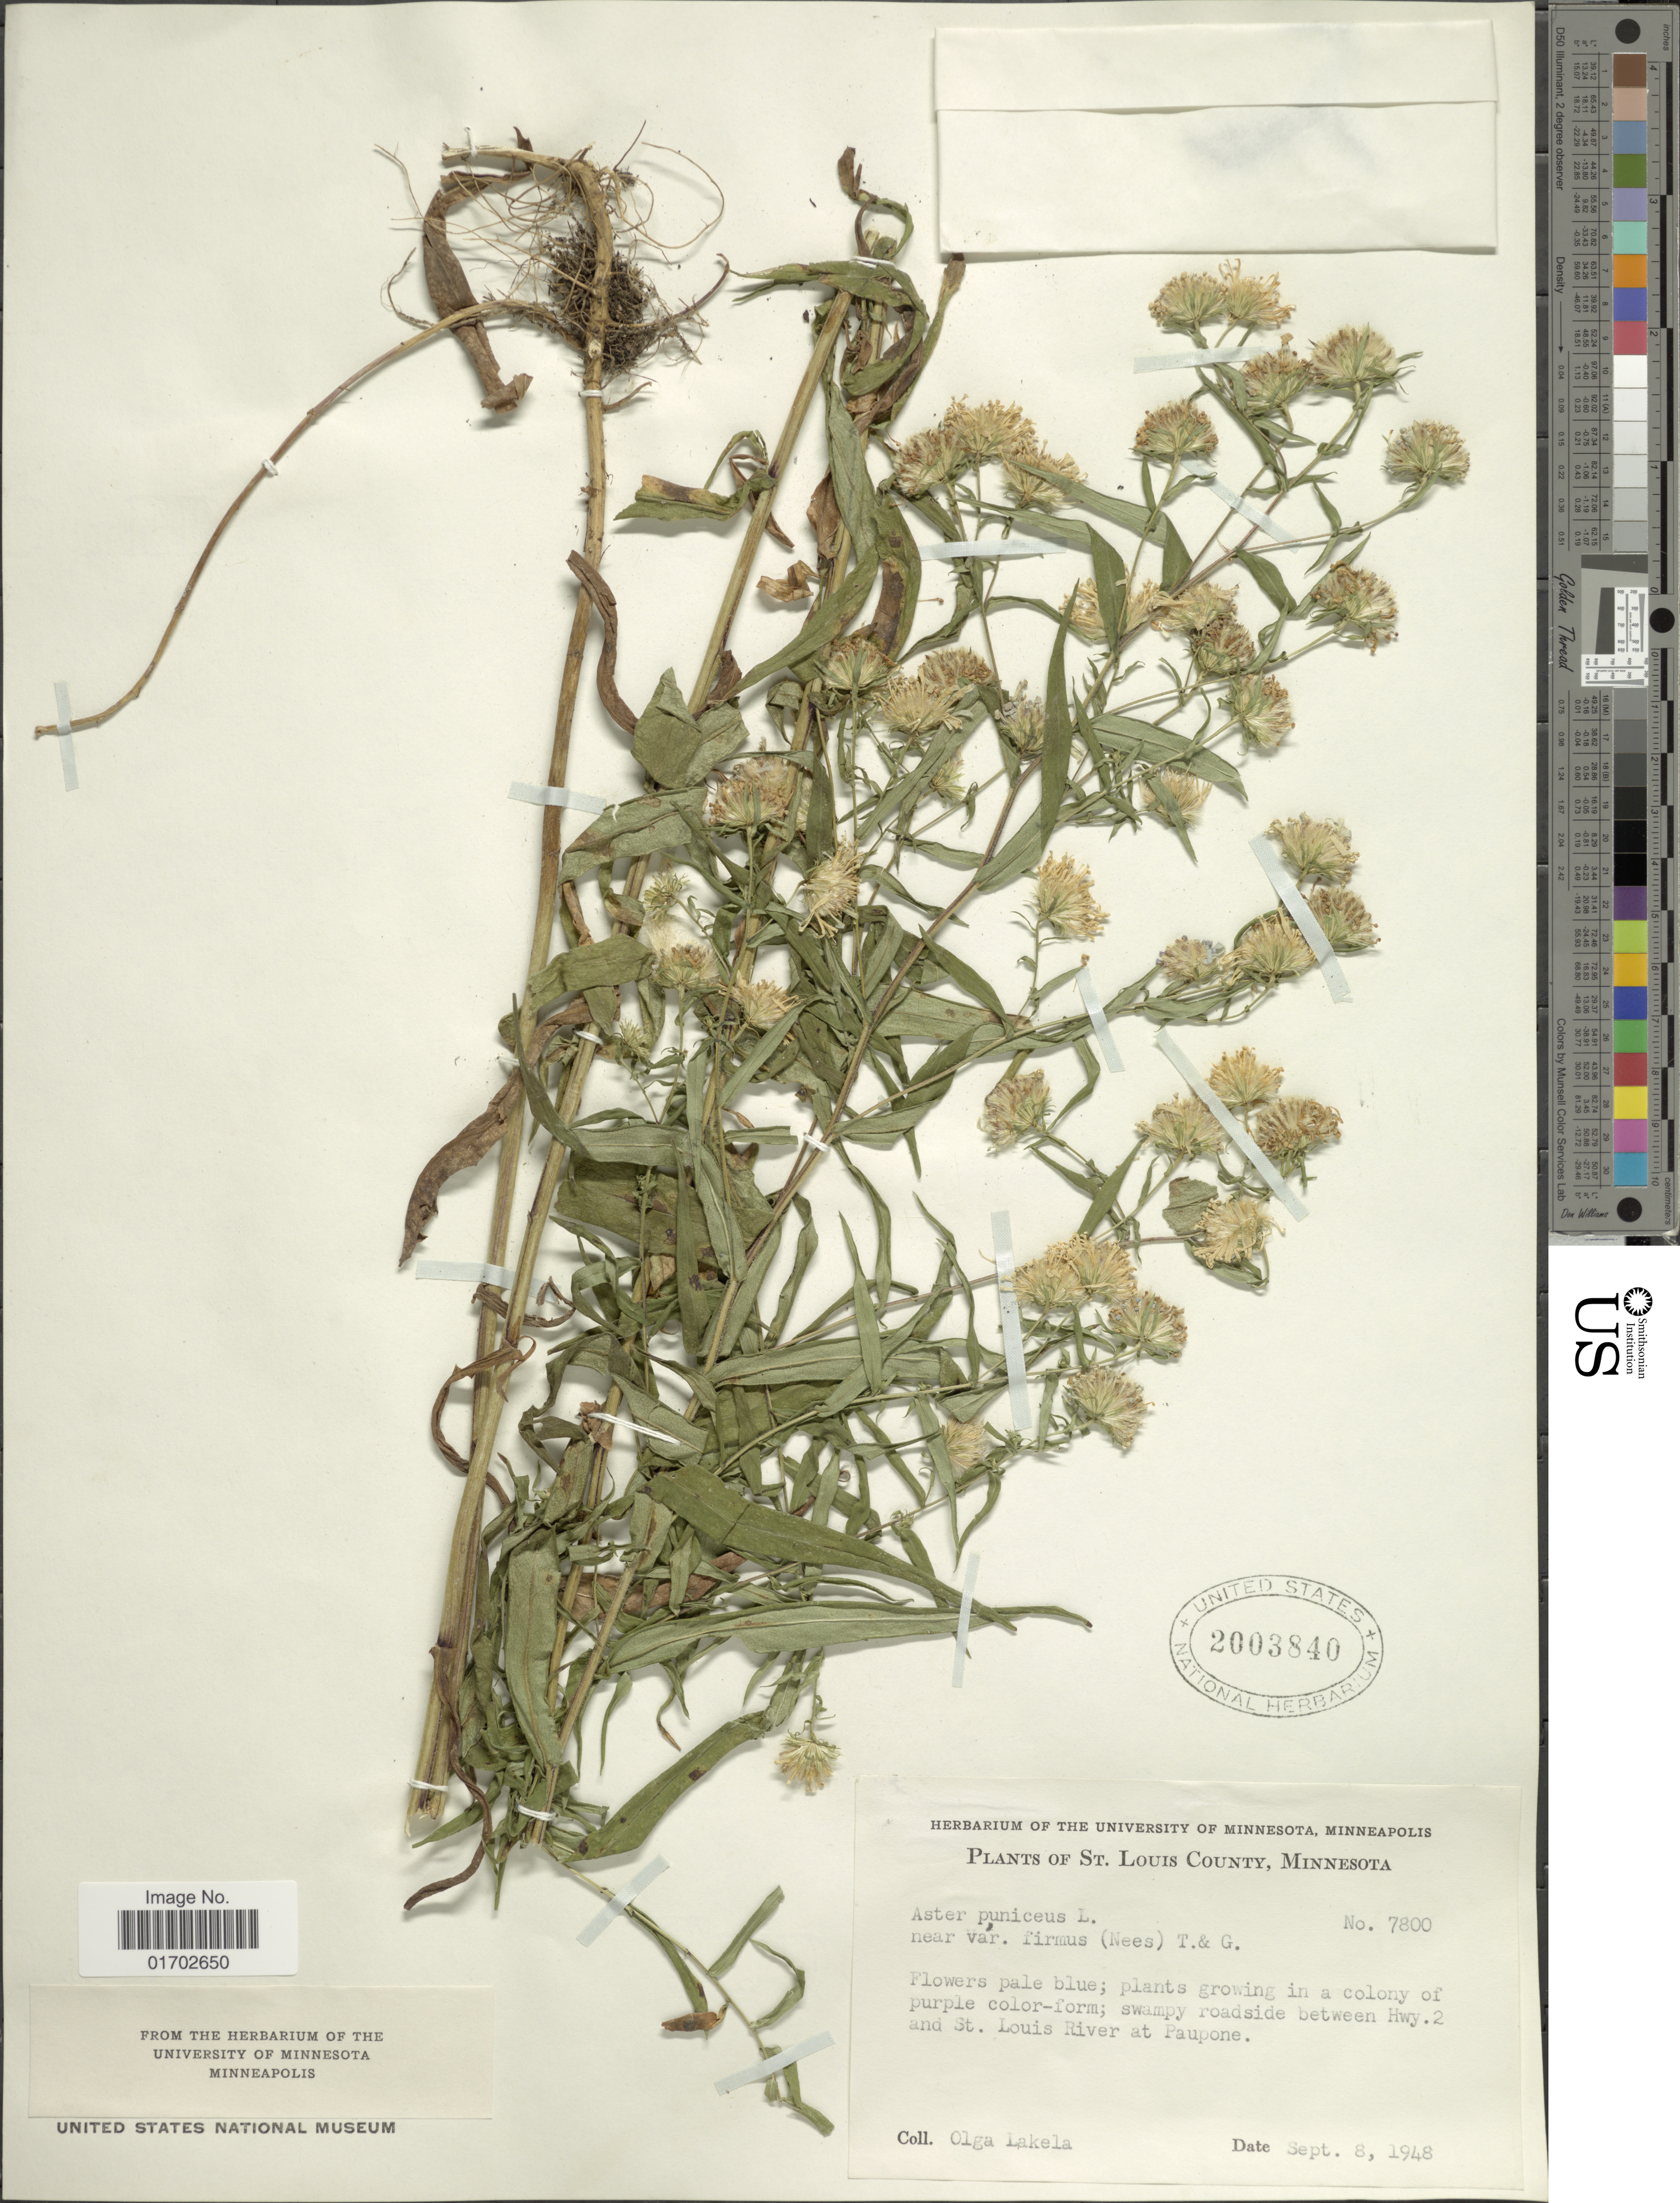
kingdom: Plantae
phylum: Tracheophyta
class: Magnoliopsida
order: Asterales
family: Asteraceae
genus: Symphyotrichum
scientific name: Symphyotrichum puniceum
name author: (L.) Á. Löve & D. Löve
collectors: O. K. Lakela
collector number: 7800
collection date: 1948-09-08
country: United States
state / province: Minnesota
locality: St. Louis County, Flowers pale blue; plants growing in a colony of purple color-form; swampy roadside between Hwy. 2 and St Louis River at Paupone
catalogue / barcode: US 2003840